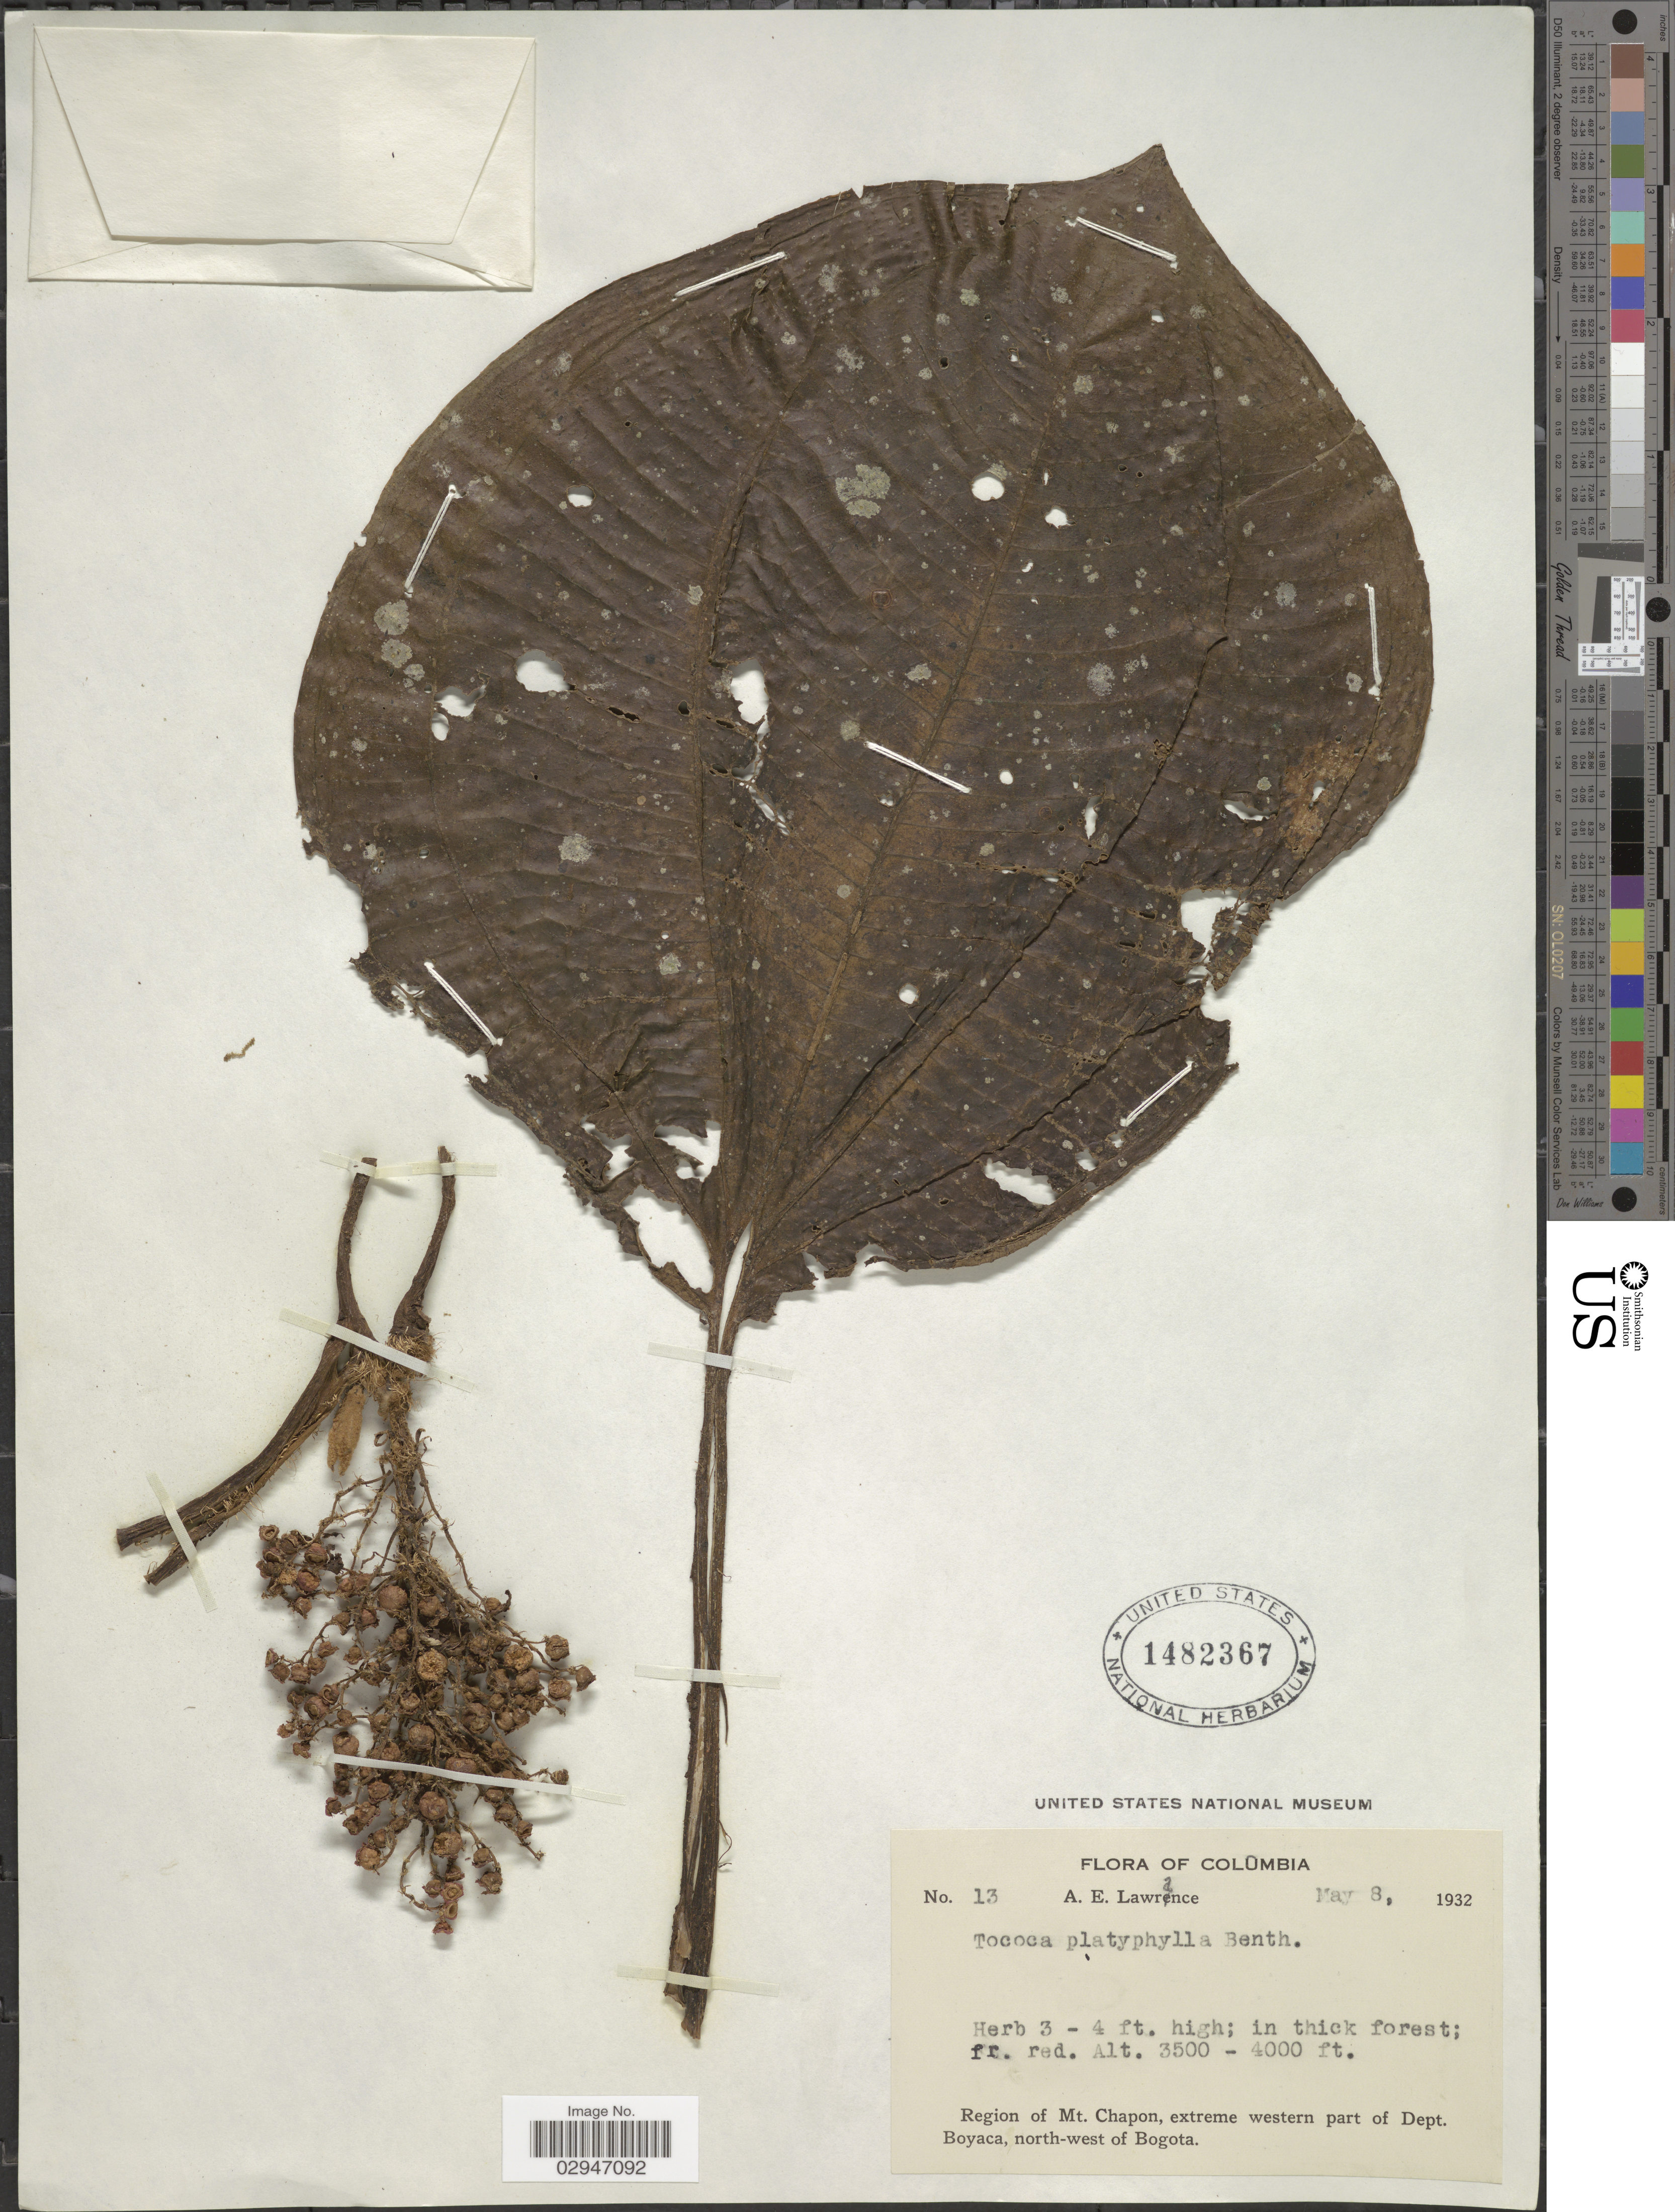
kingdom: Plantae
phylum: Tracheophyta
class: Magnoliopsida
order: Myrtales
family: Melastomataceae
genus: Tococa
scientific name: Tococa platyphylla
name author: Benth.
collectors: A. Lawrance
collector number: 13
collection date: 1932-05-08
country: Colombia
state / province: Boyacá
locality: Region of Mt. Chapon, extreme western part of Dept. Boyaca, north-west of Bogota.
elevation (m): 1067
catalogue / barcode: US 1482367